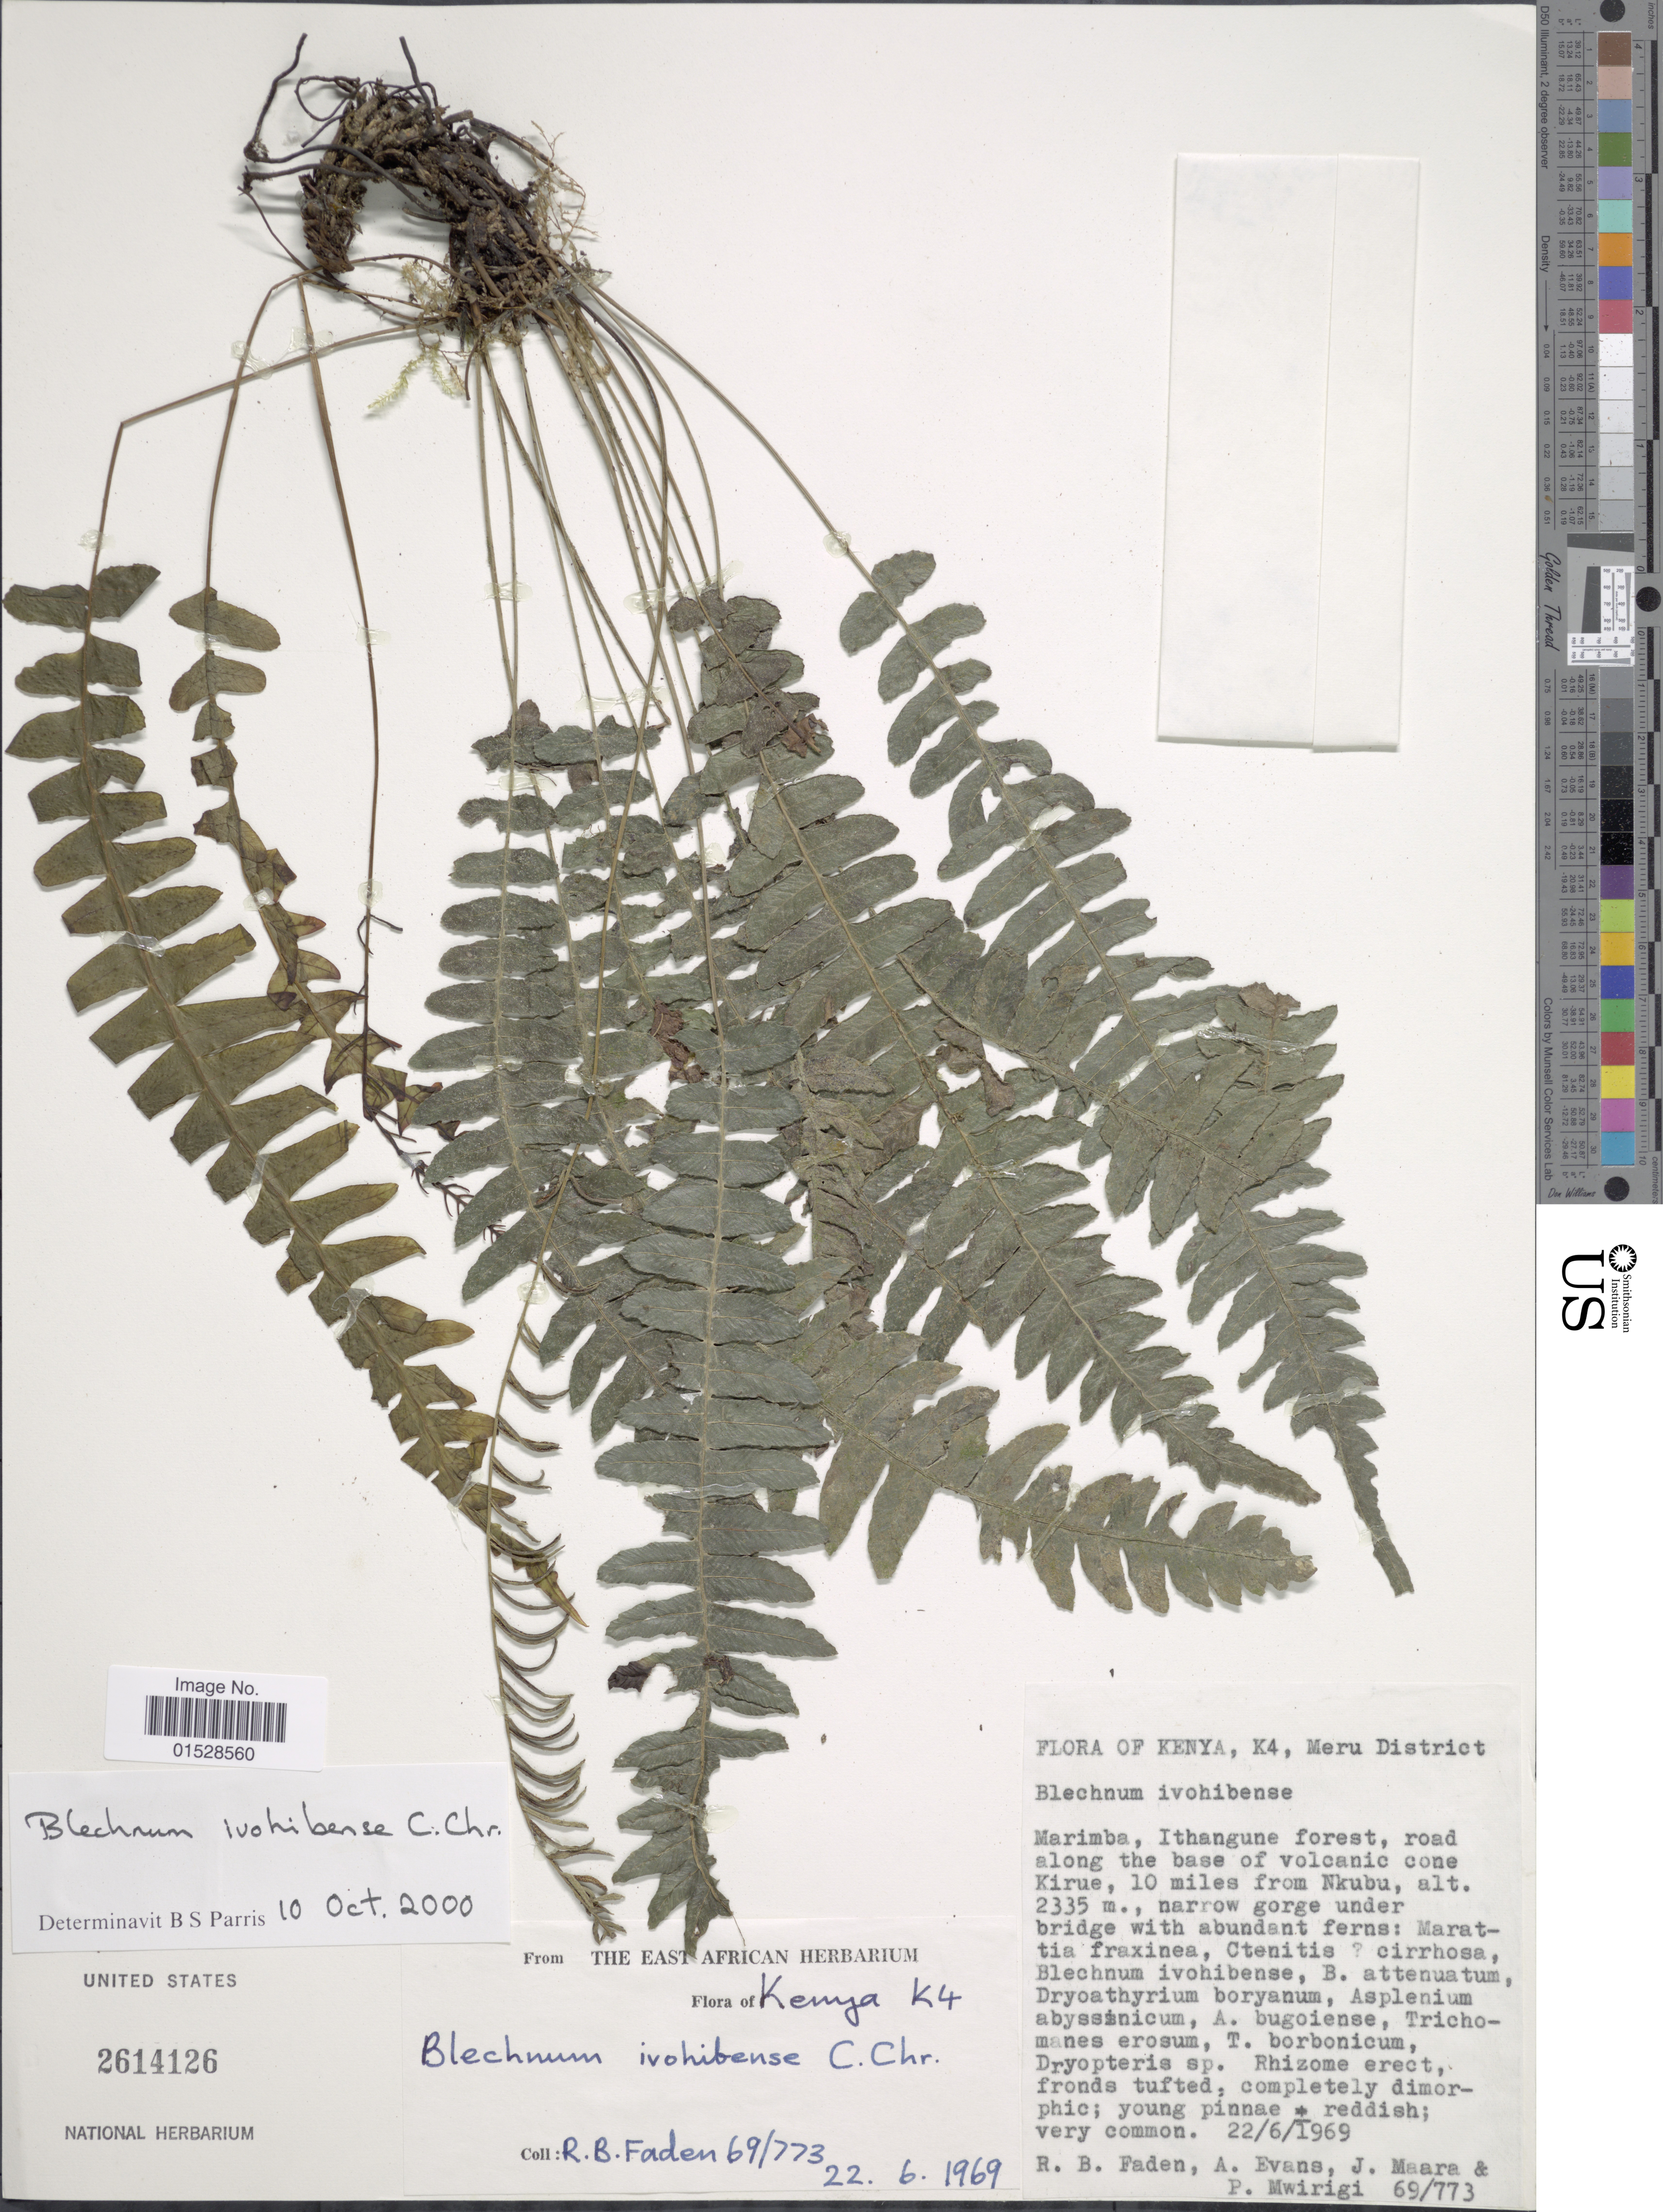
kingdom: Plantae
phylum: Tracheophyta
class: Polypodiopsida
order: Polypodiales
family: Blechnaceae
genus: Blechnum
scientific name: Blechnum ivohibense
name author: C. Chr.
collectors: R. B. Faden, A. Evans, J. Maara & P. Mwirigi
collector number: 68/773*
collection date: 1969-06-22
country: Kenya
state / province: Meru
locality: Marimba, Ithangune forest, road along the base of volcanic cone Kirue, 10 miles from Nkubu.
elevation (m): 2335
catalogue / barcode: US 2614126